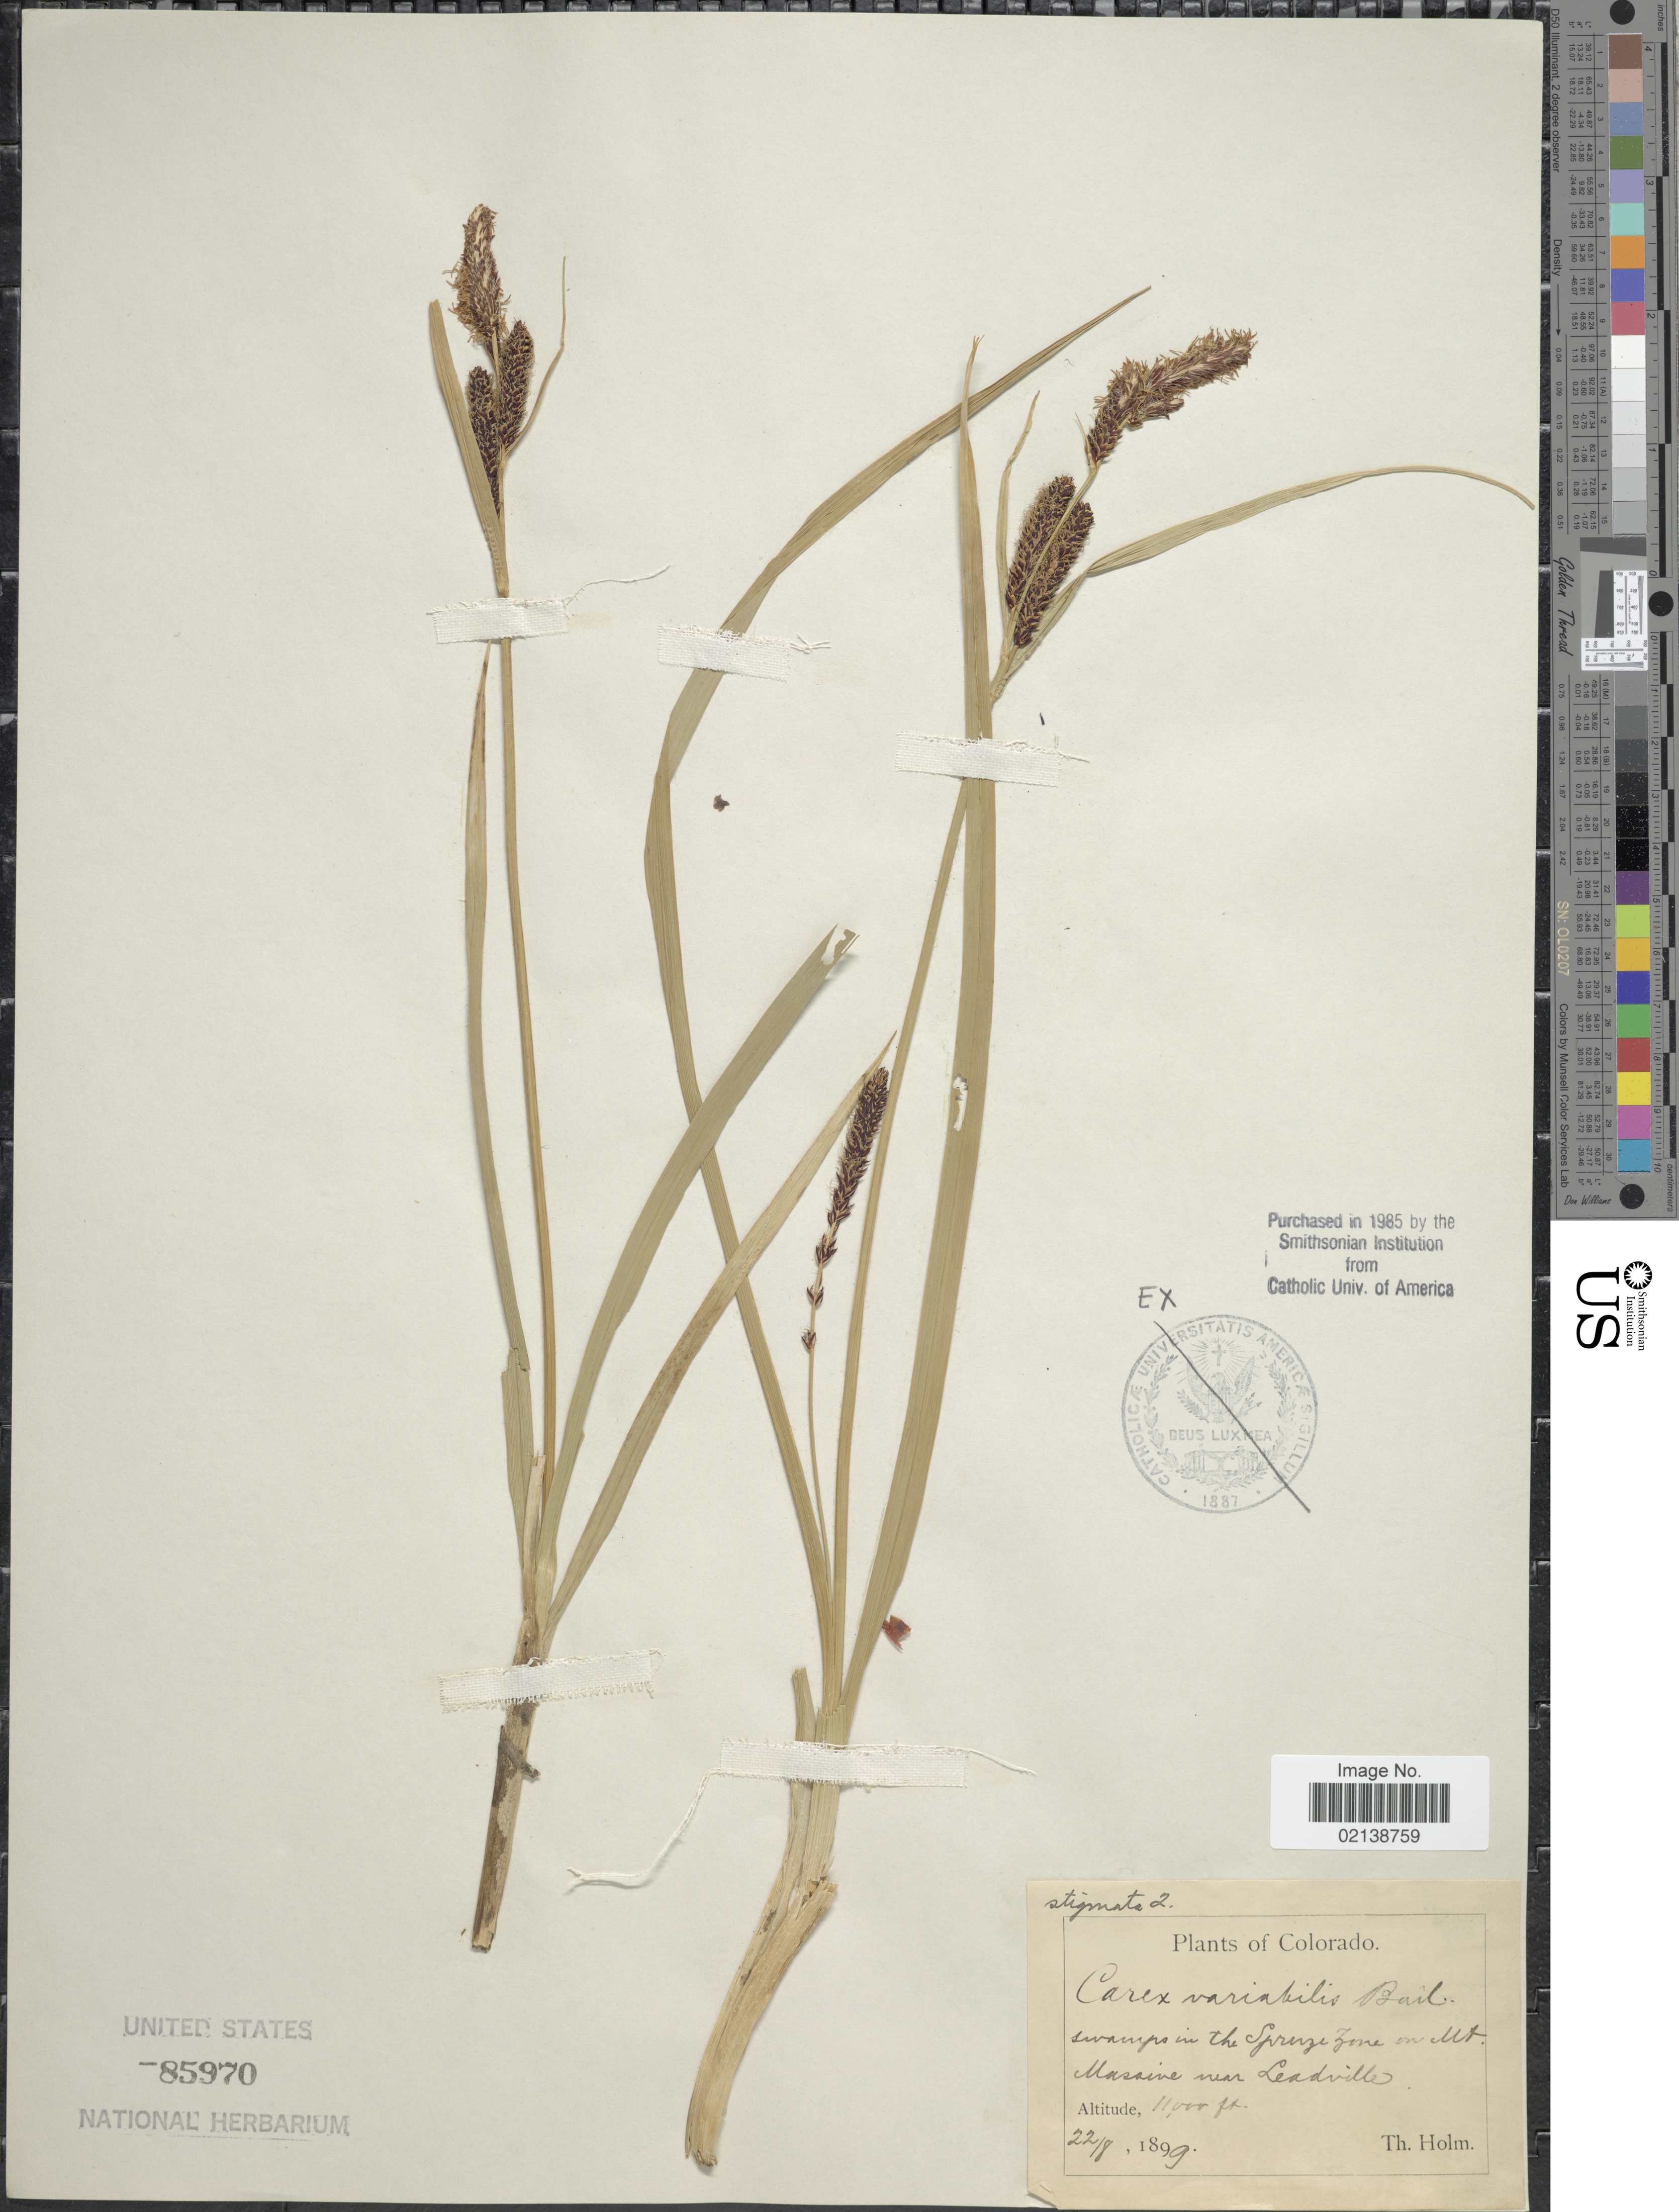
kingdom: Plantae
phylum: Tracheophyta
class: Liliopsida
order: Poales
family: Cyperaceae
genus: Carex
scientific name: Carex aquatilis var. aquatilis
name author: Wahlenb.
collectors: T. Holm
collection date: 1899-08-22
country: United States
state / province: Colorado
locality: Swamps in the Spruce Zone on Mt. Massive near Leadville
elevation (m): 3353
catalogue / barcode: US 85970